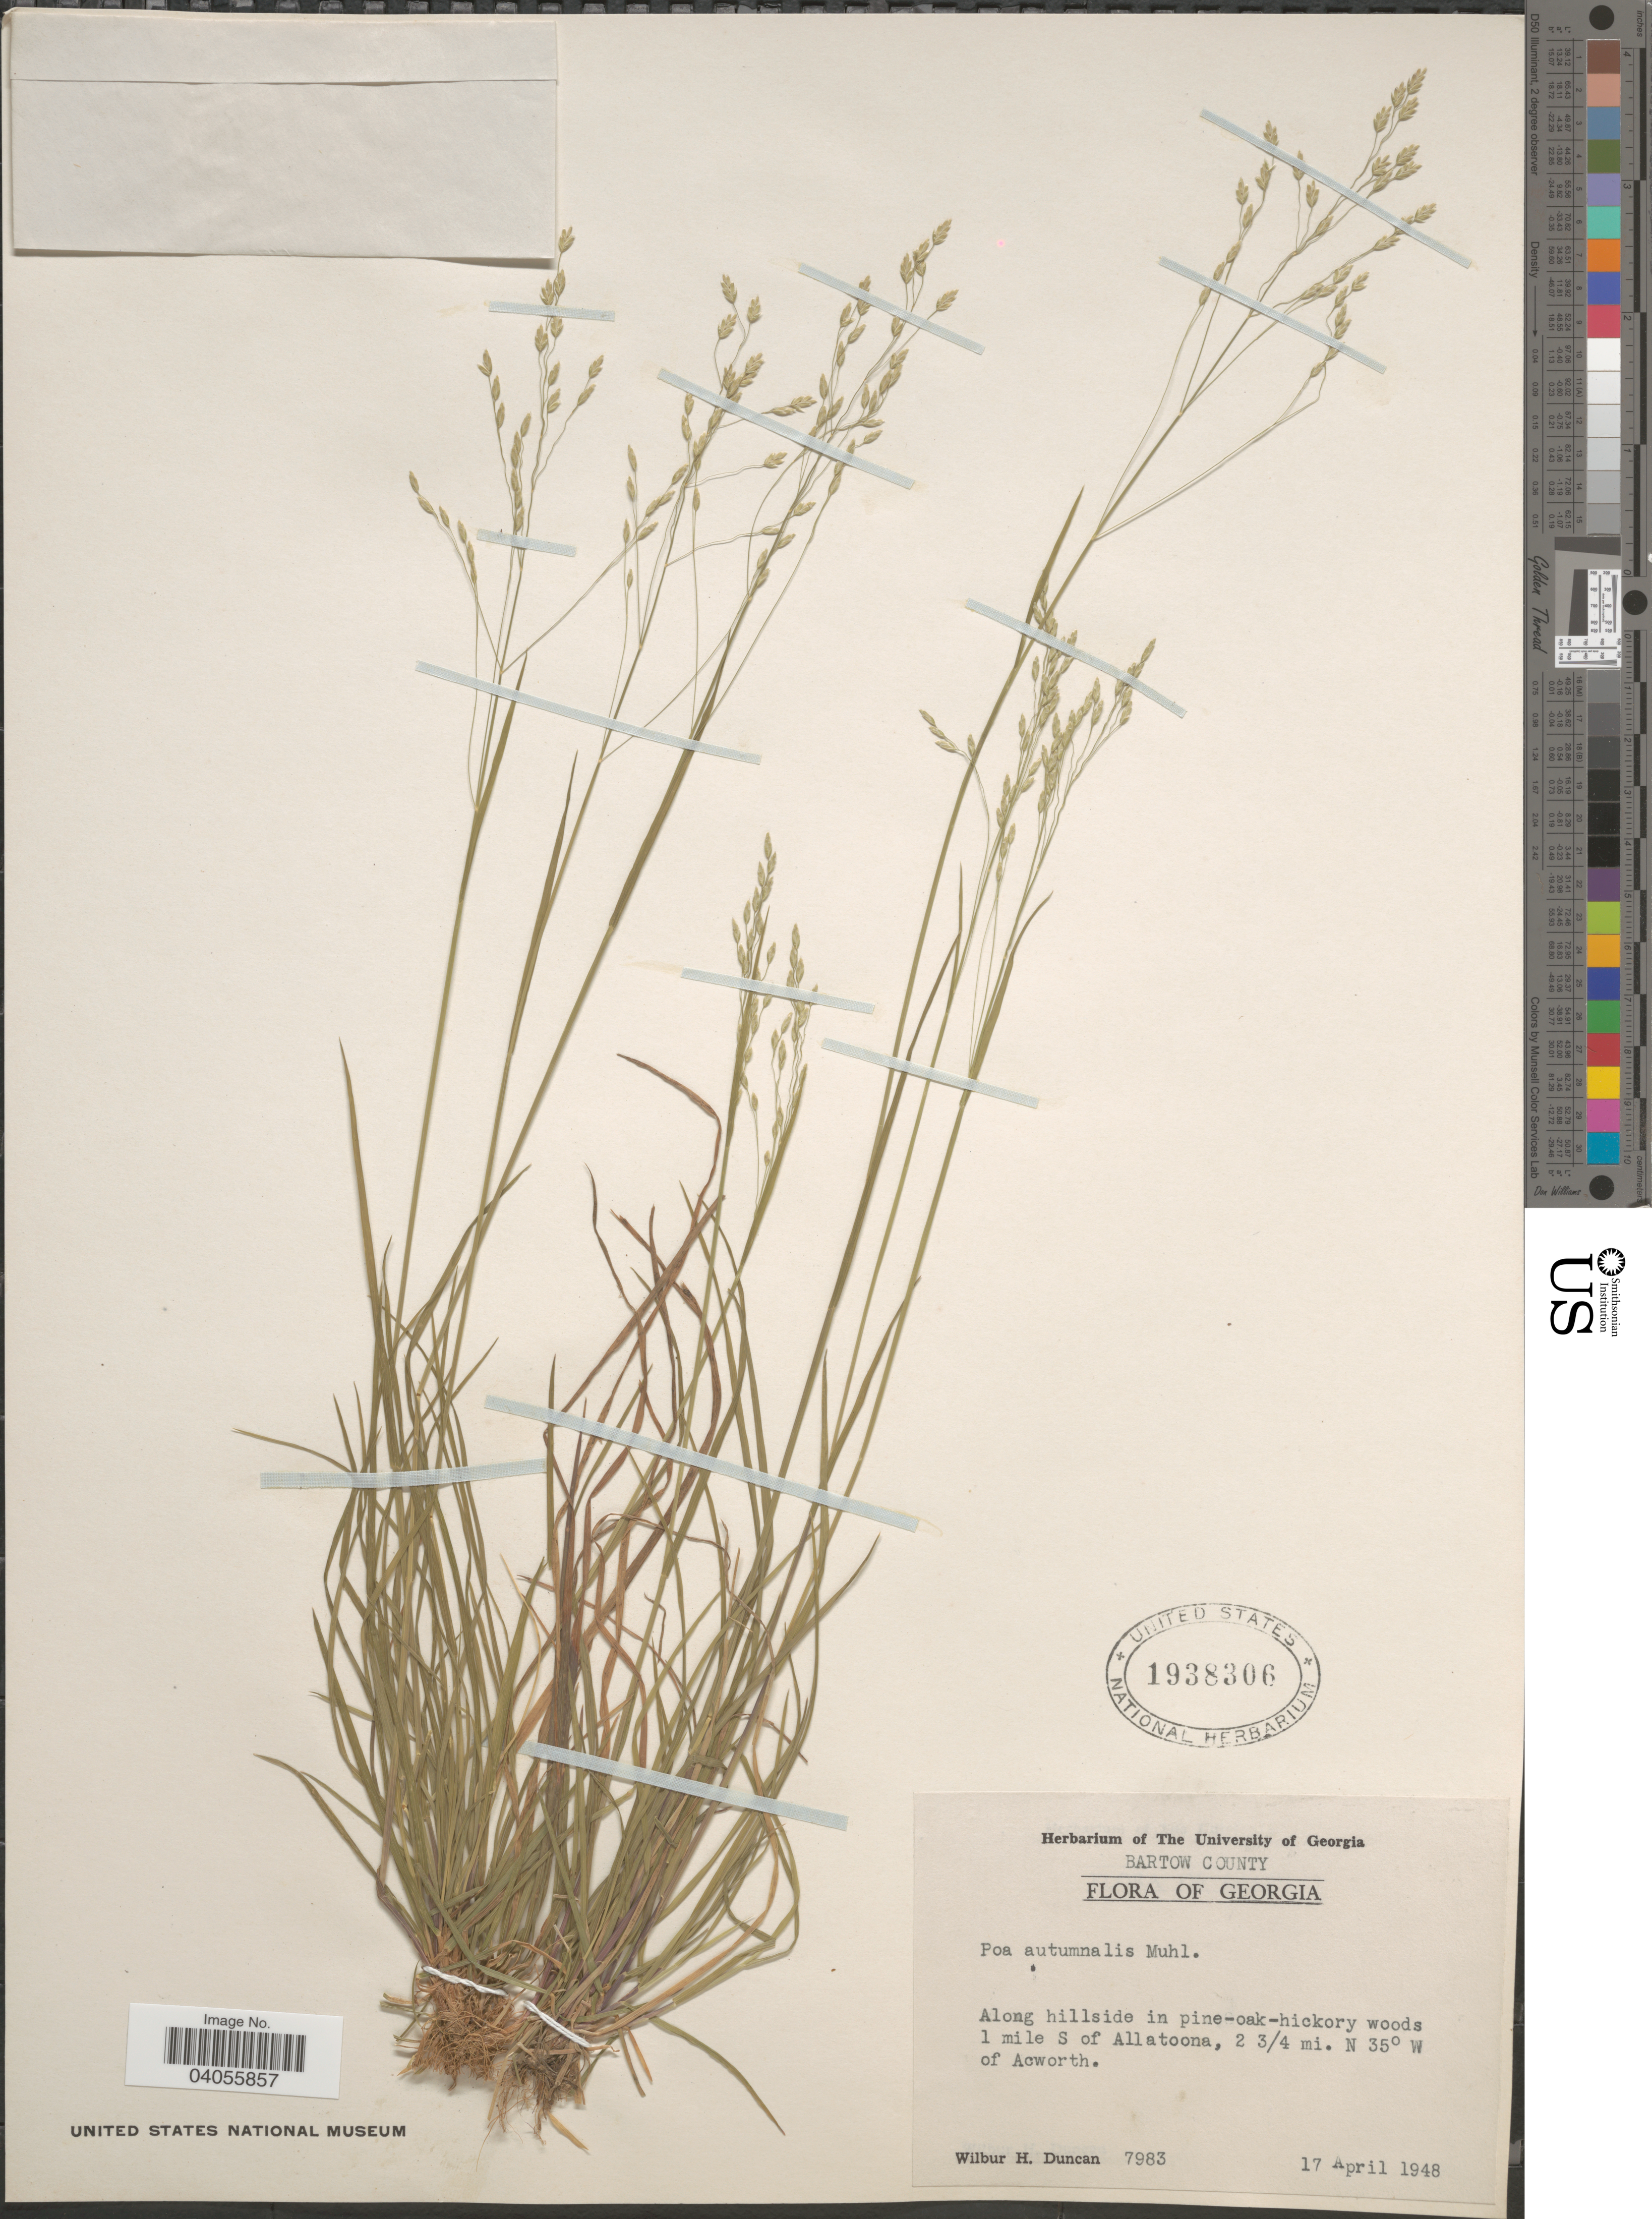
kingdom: Plantae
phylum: Tracheophyta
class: Liliopsida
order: Poales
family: Poaceae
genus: Poa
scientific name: Poa autumnalis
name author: Muhl. ex Elliott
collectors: W. H. Duncan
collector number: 7983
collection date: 1948-04-17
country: United States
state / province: Georgia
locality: Bartow County. Along hillside in pine-oak-hickory woods 1 mile S of Allatoona, 2¾ mi. N 35º W of Acworth.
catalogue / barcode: US 1938306